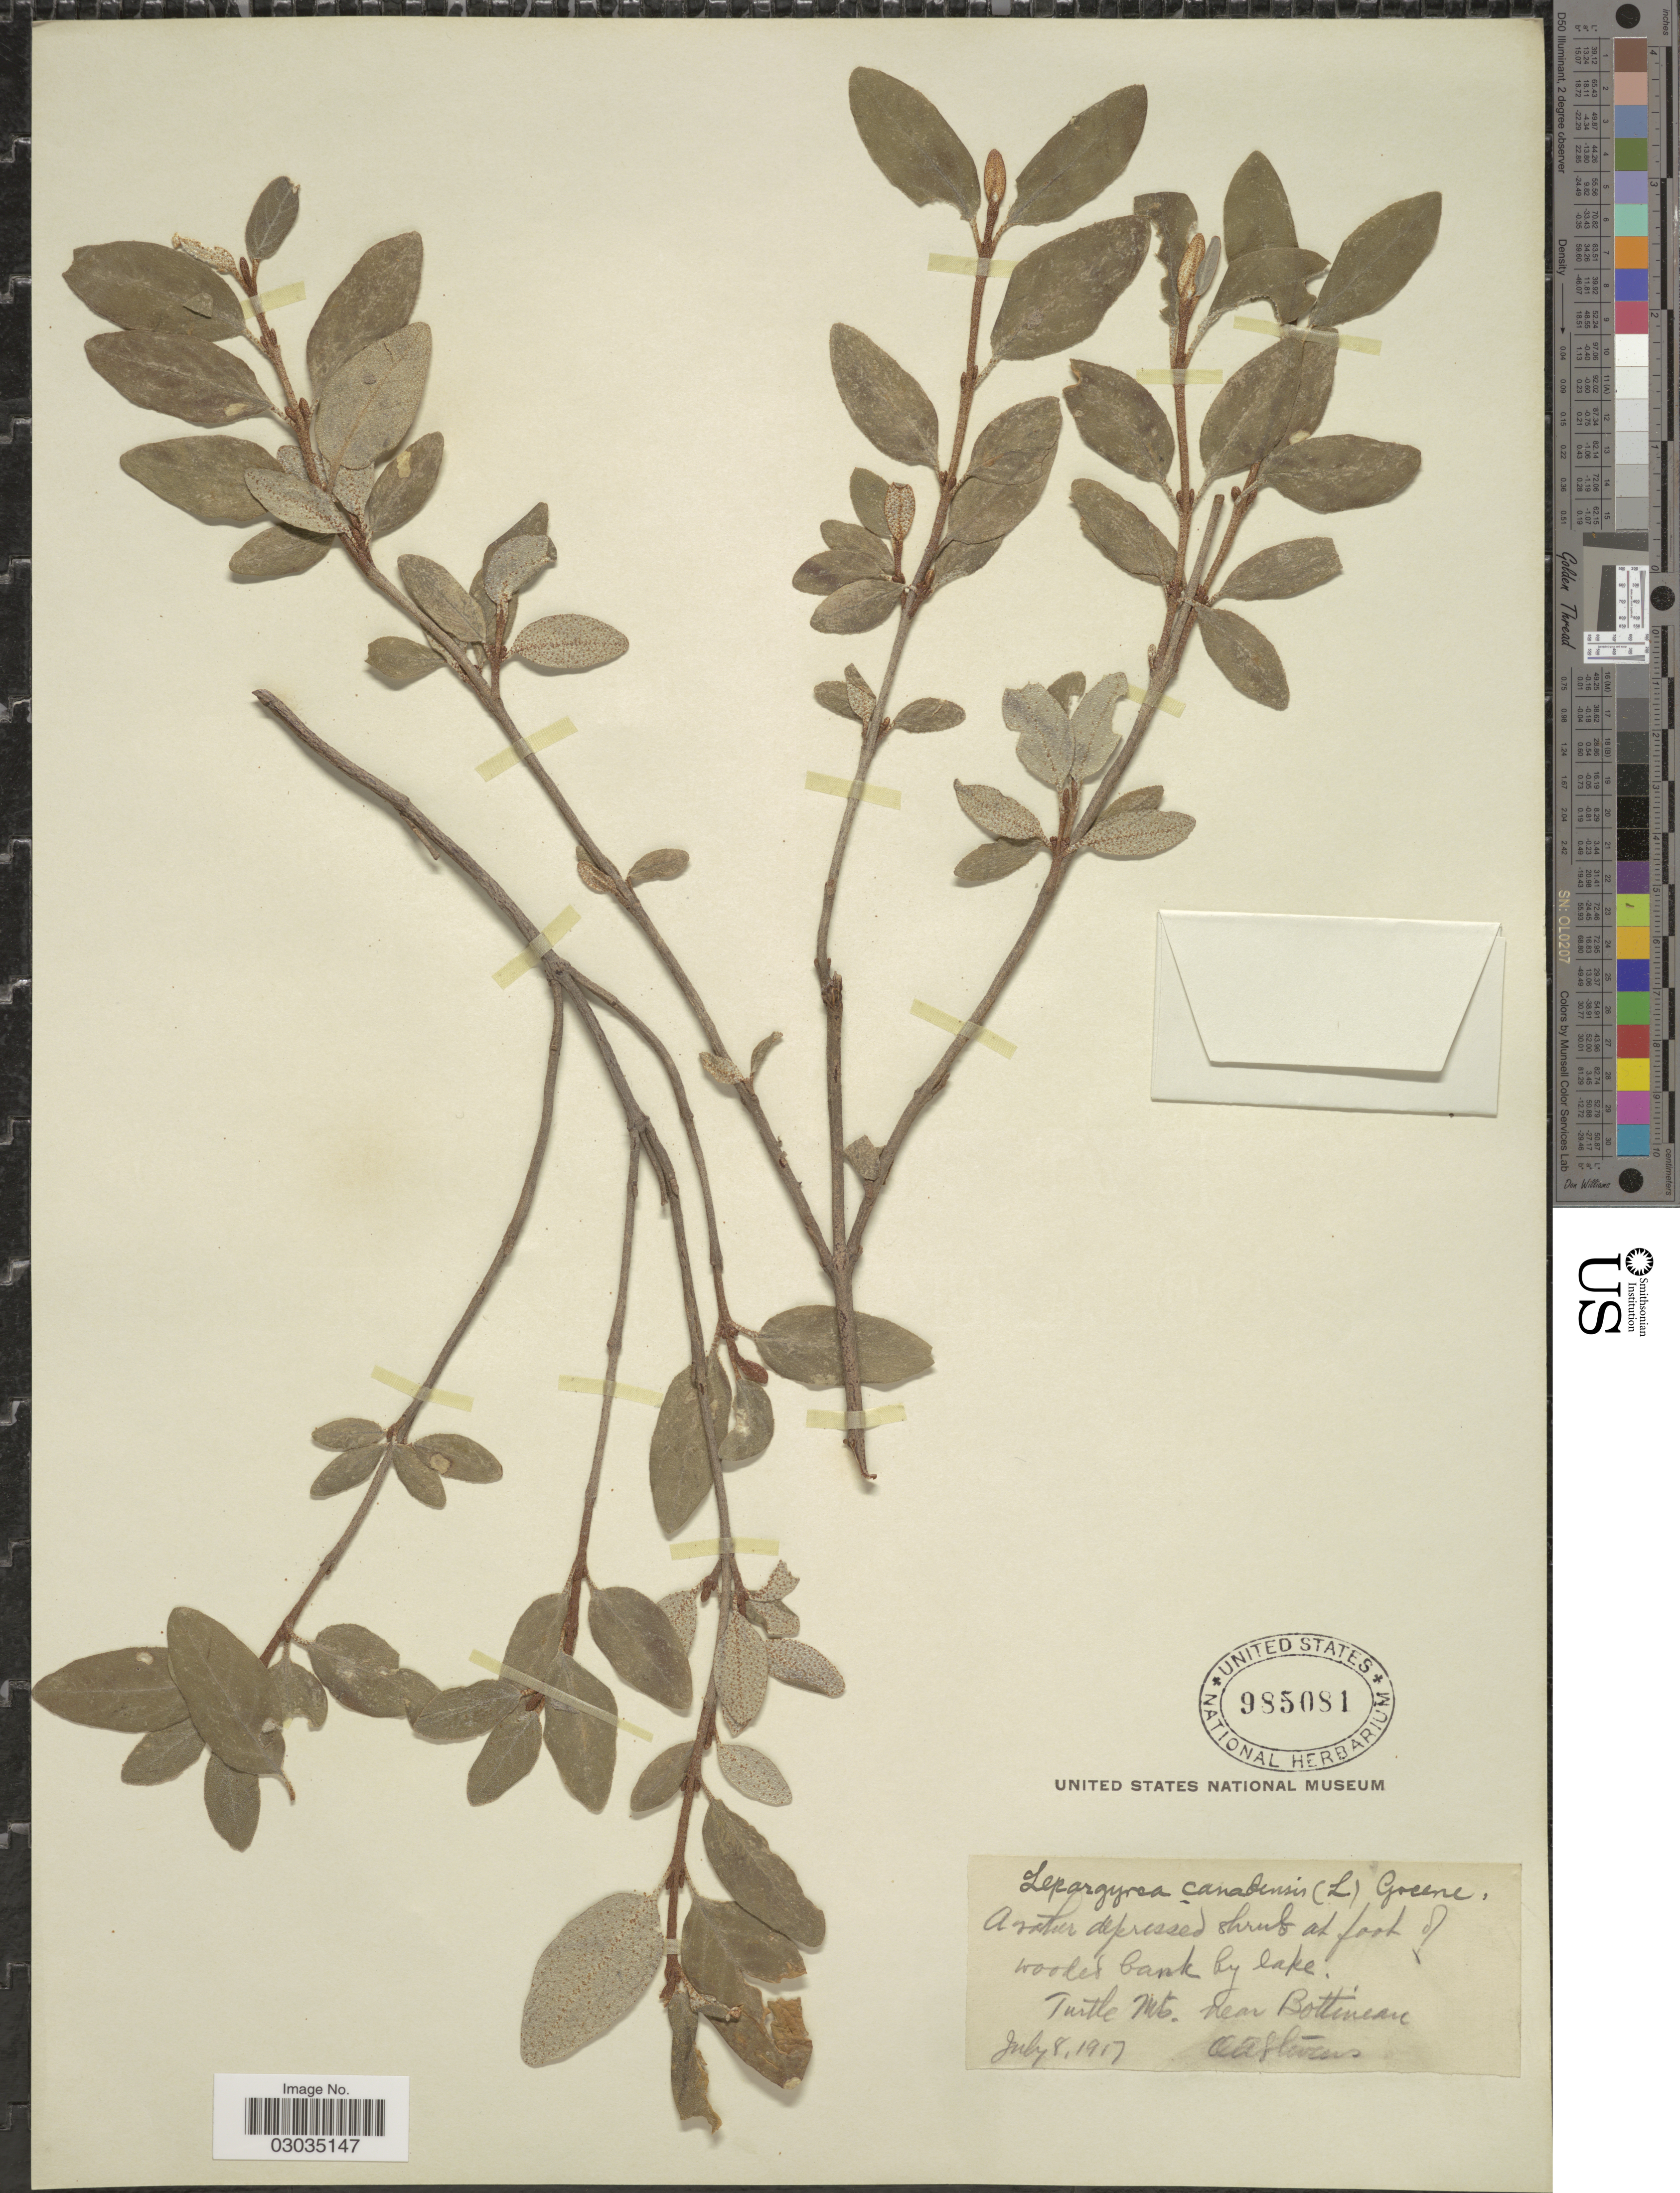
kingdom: Plantae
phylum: Tracheophyta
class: Magnoliopsida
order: Rosales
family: Elaeagnaceae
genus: Shepherdia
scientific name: Shepherdia canadensis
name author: (L.) Nutt.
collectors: O. A. Stevens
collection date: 1917-07-08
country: United States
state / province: North Dakota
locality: Wooded bank by lake, Turtle Mts., near Bottineau.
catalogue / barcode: US 985081